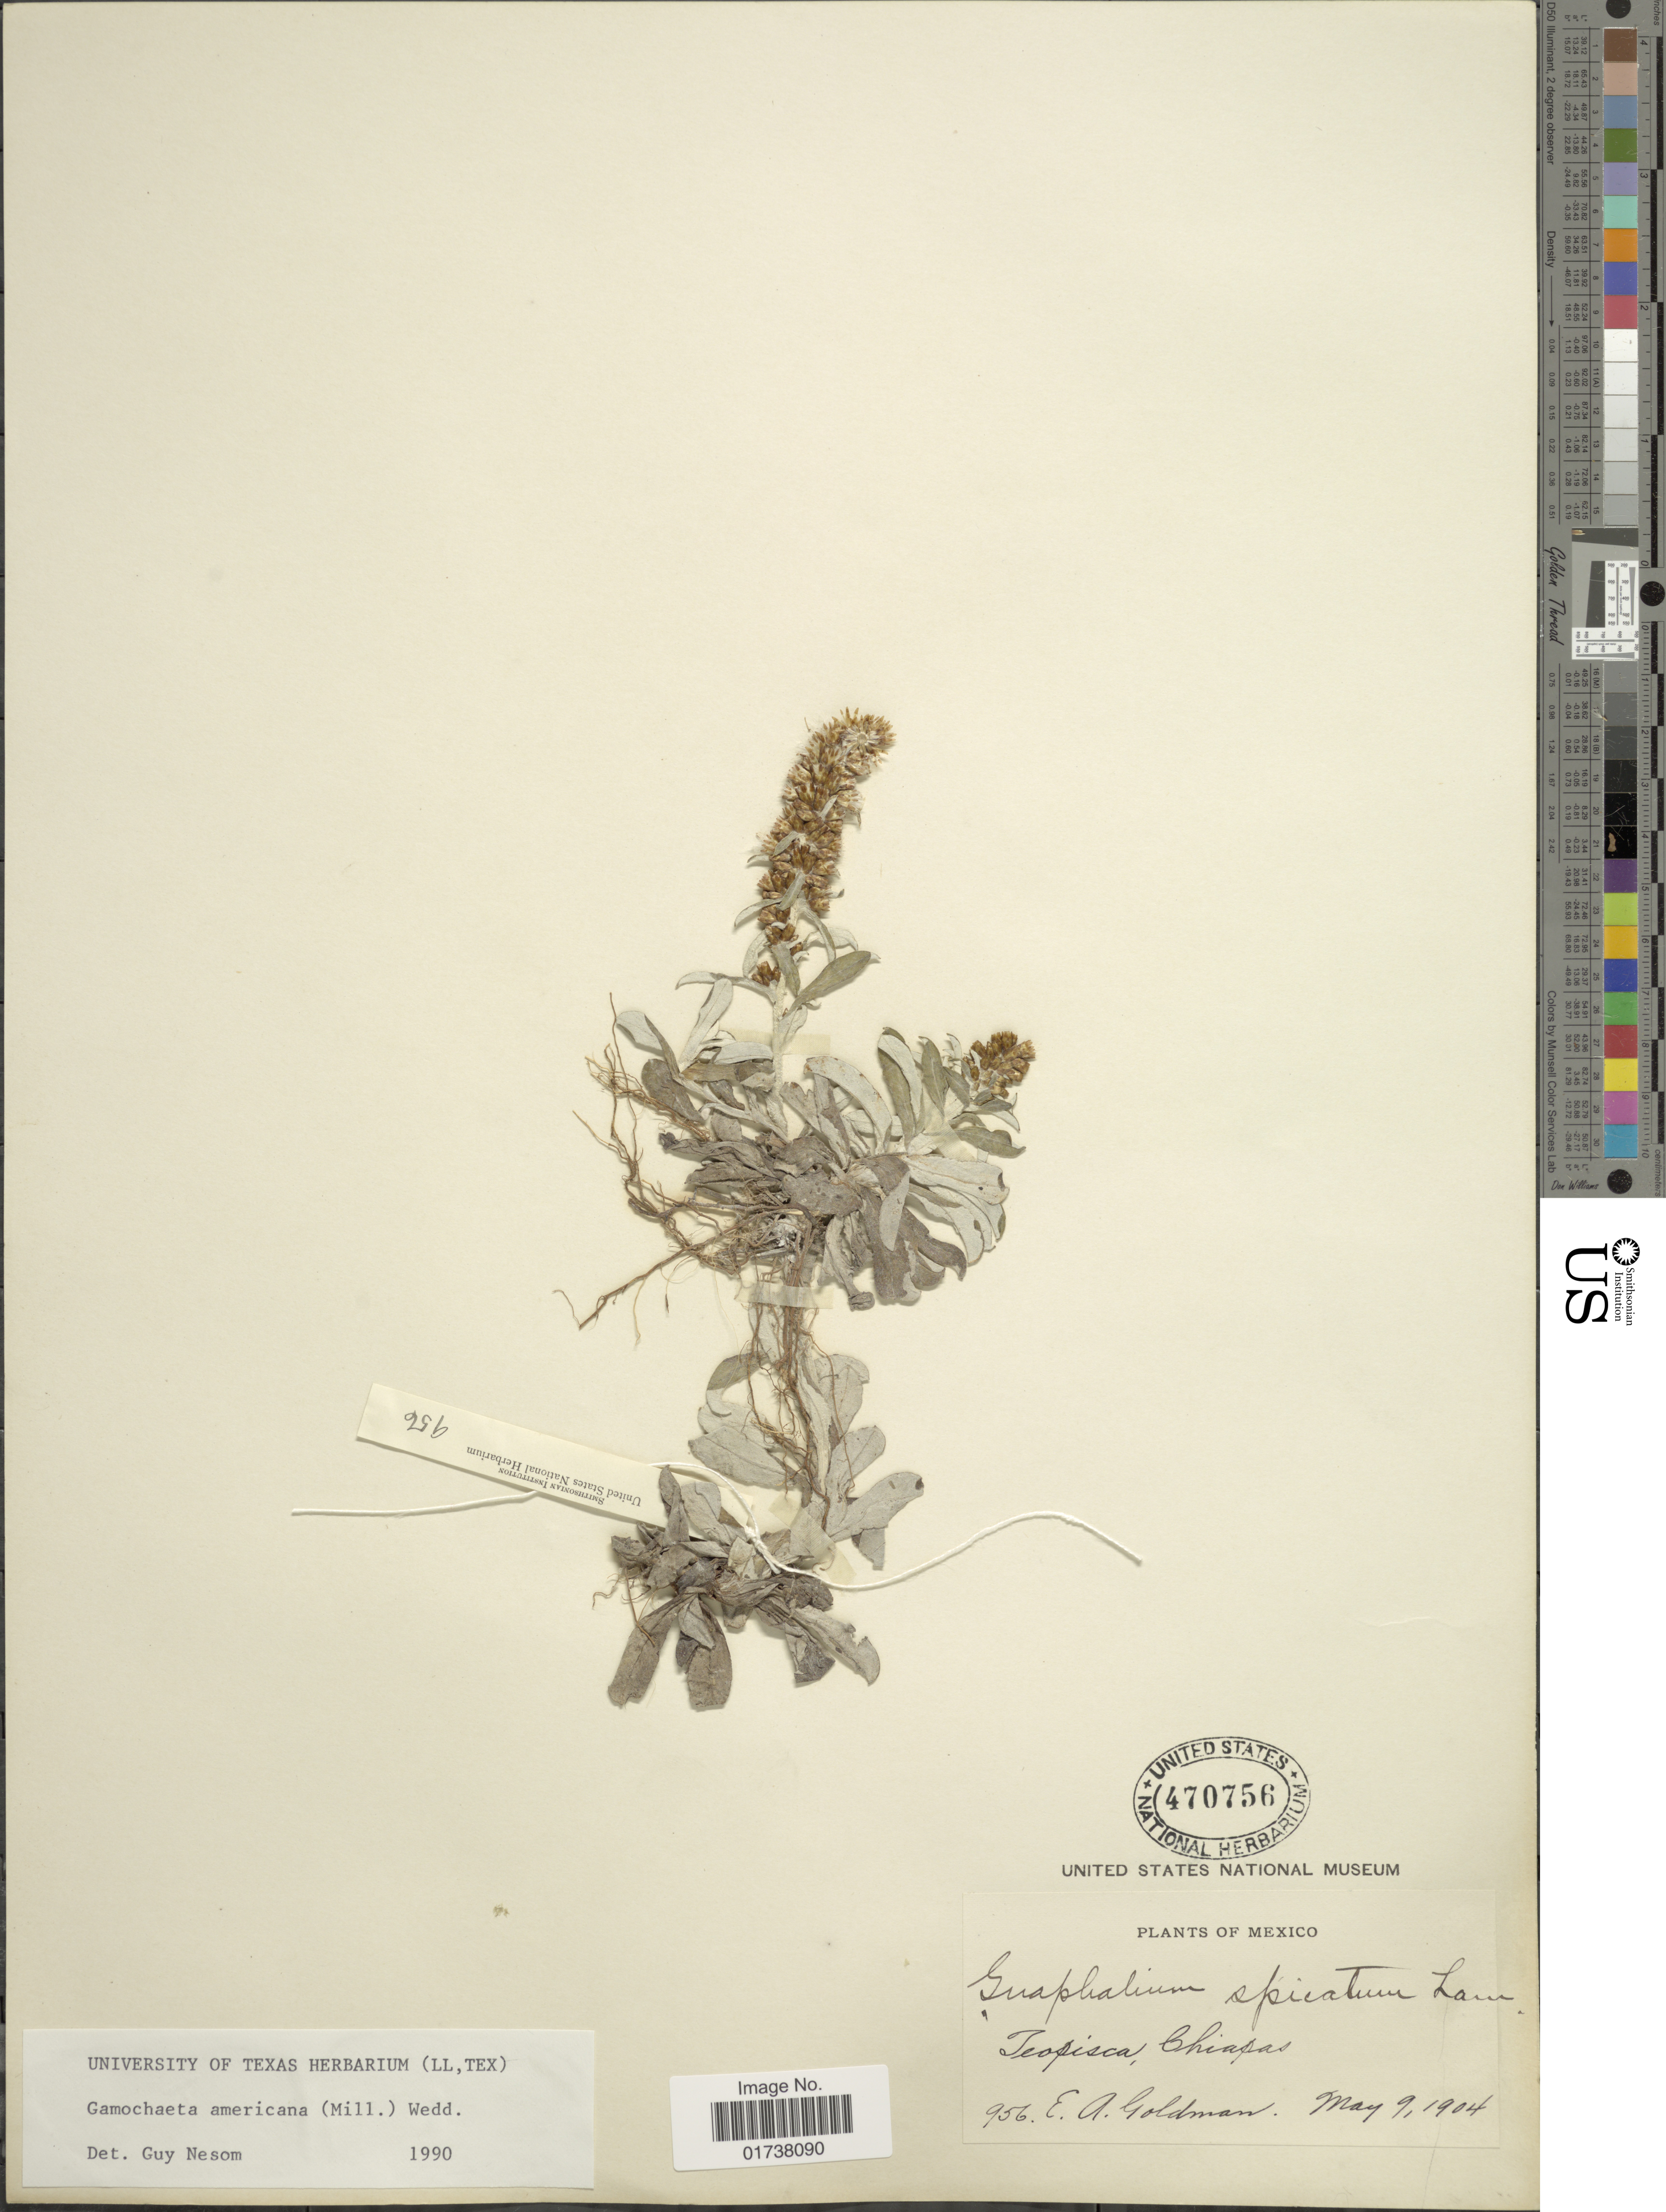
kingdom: Plantae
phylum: Tracheophyta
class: Magnoliopsida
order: Asterales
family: Asteraceae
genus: Gamochaeta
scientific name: Gamochaeta americana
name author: (Mill.) Wedd.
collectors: E. A. Goldman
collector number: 956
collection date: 1904-05-09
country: Mexico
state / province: Chiapas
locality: Teopisca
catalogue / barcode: US 470756